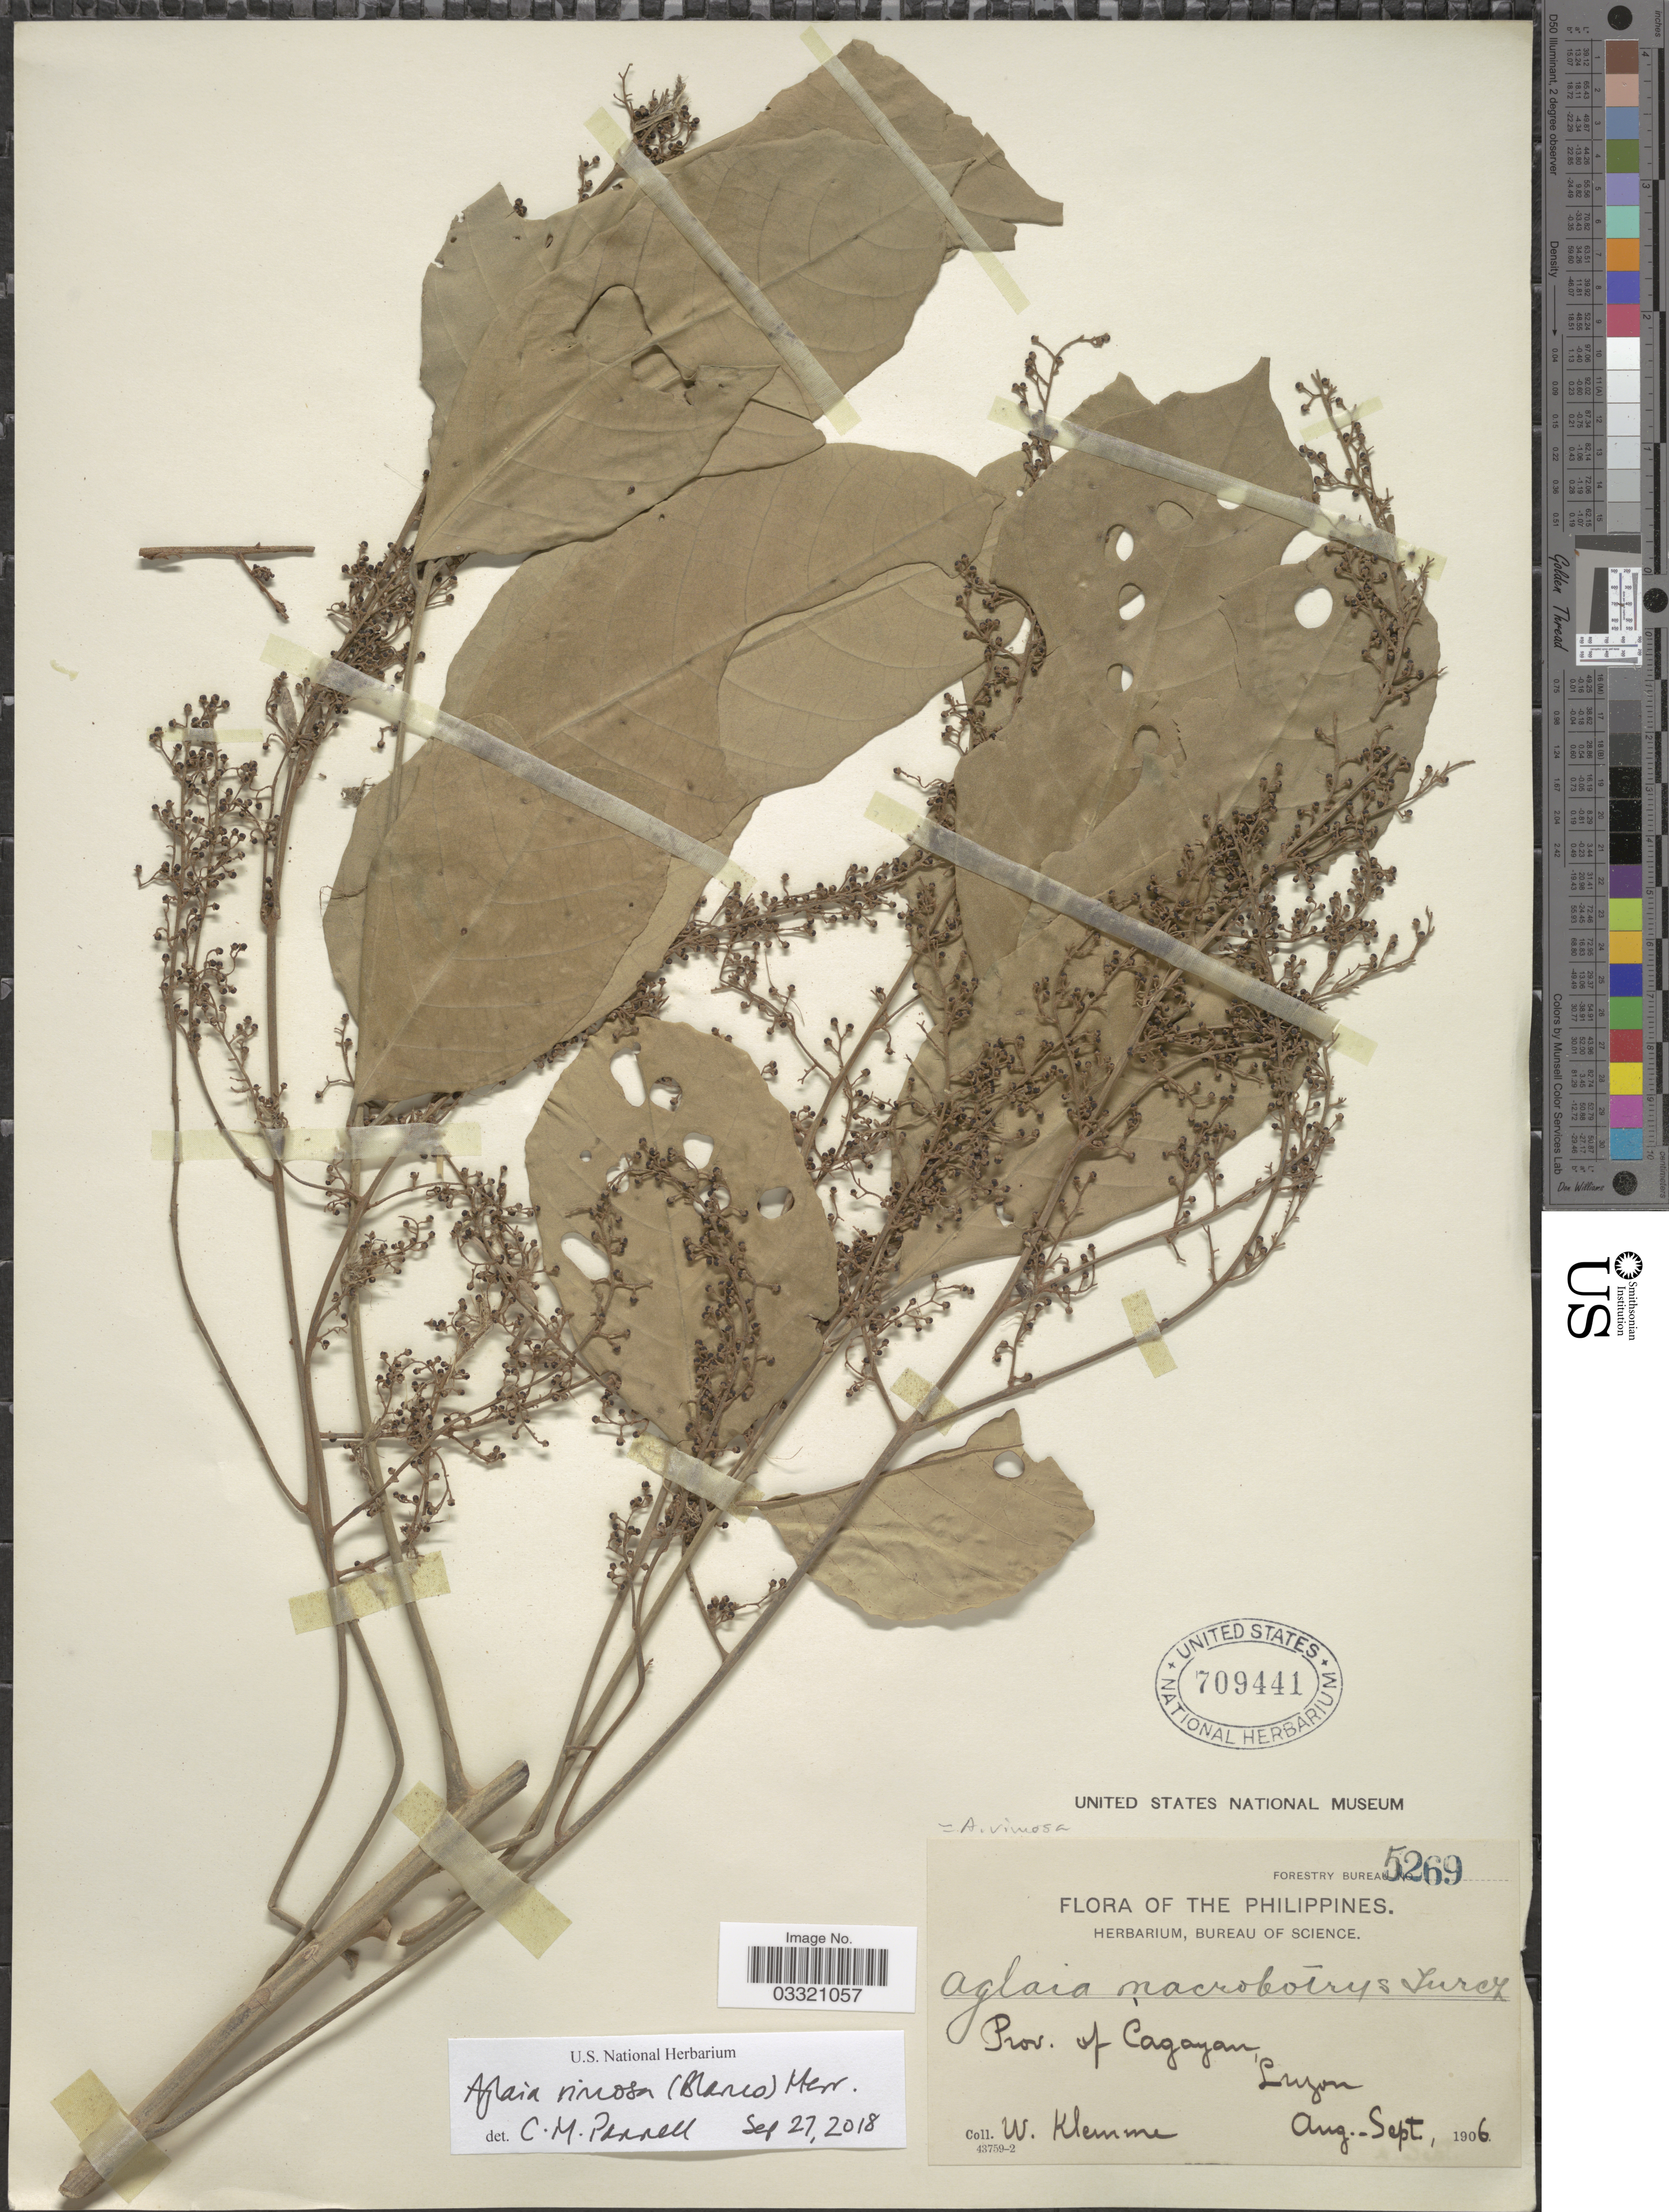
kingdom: Plantae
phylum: Tracheophyta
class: Magnoliopsida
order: Sapindales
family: Meliaceae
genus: Aglaia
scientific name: Aglaia rimosa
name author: (Blanco) Merr.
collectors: W. Klemme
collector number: Forestry Bureau 5269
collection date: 1906-08/1906-09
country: Philippines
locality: Prov. of Cagayan, Luzon.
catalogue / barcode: US 709441